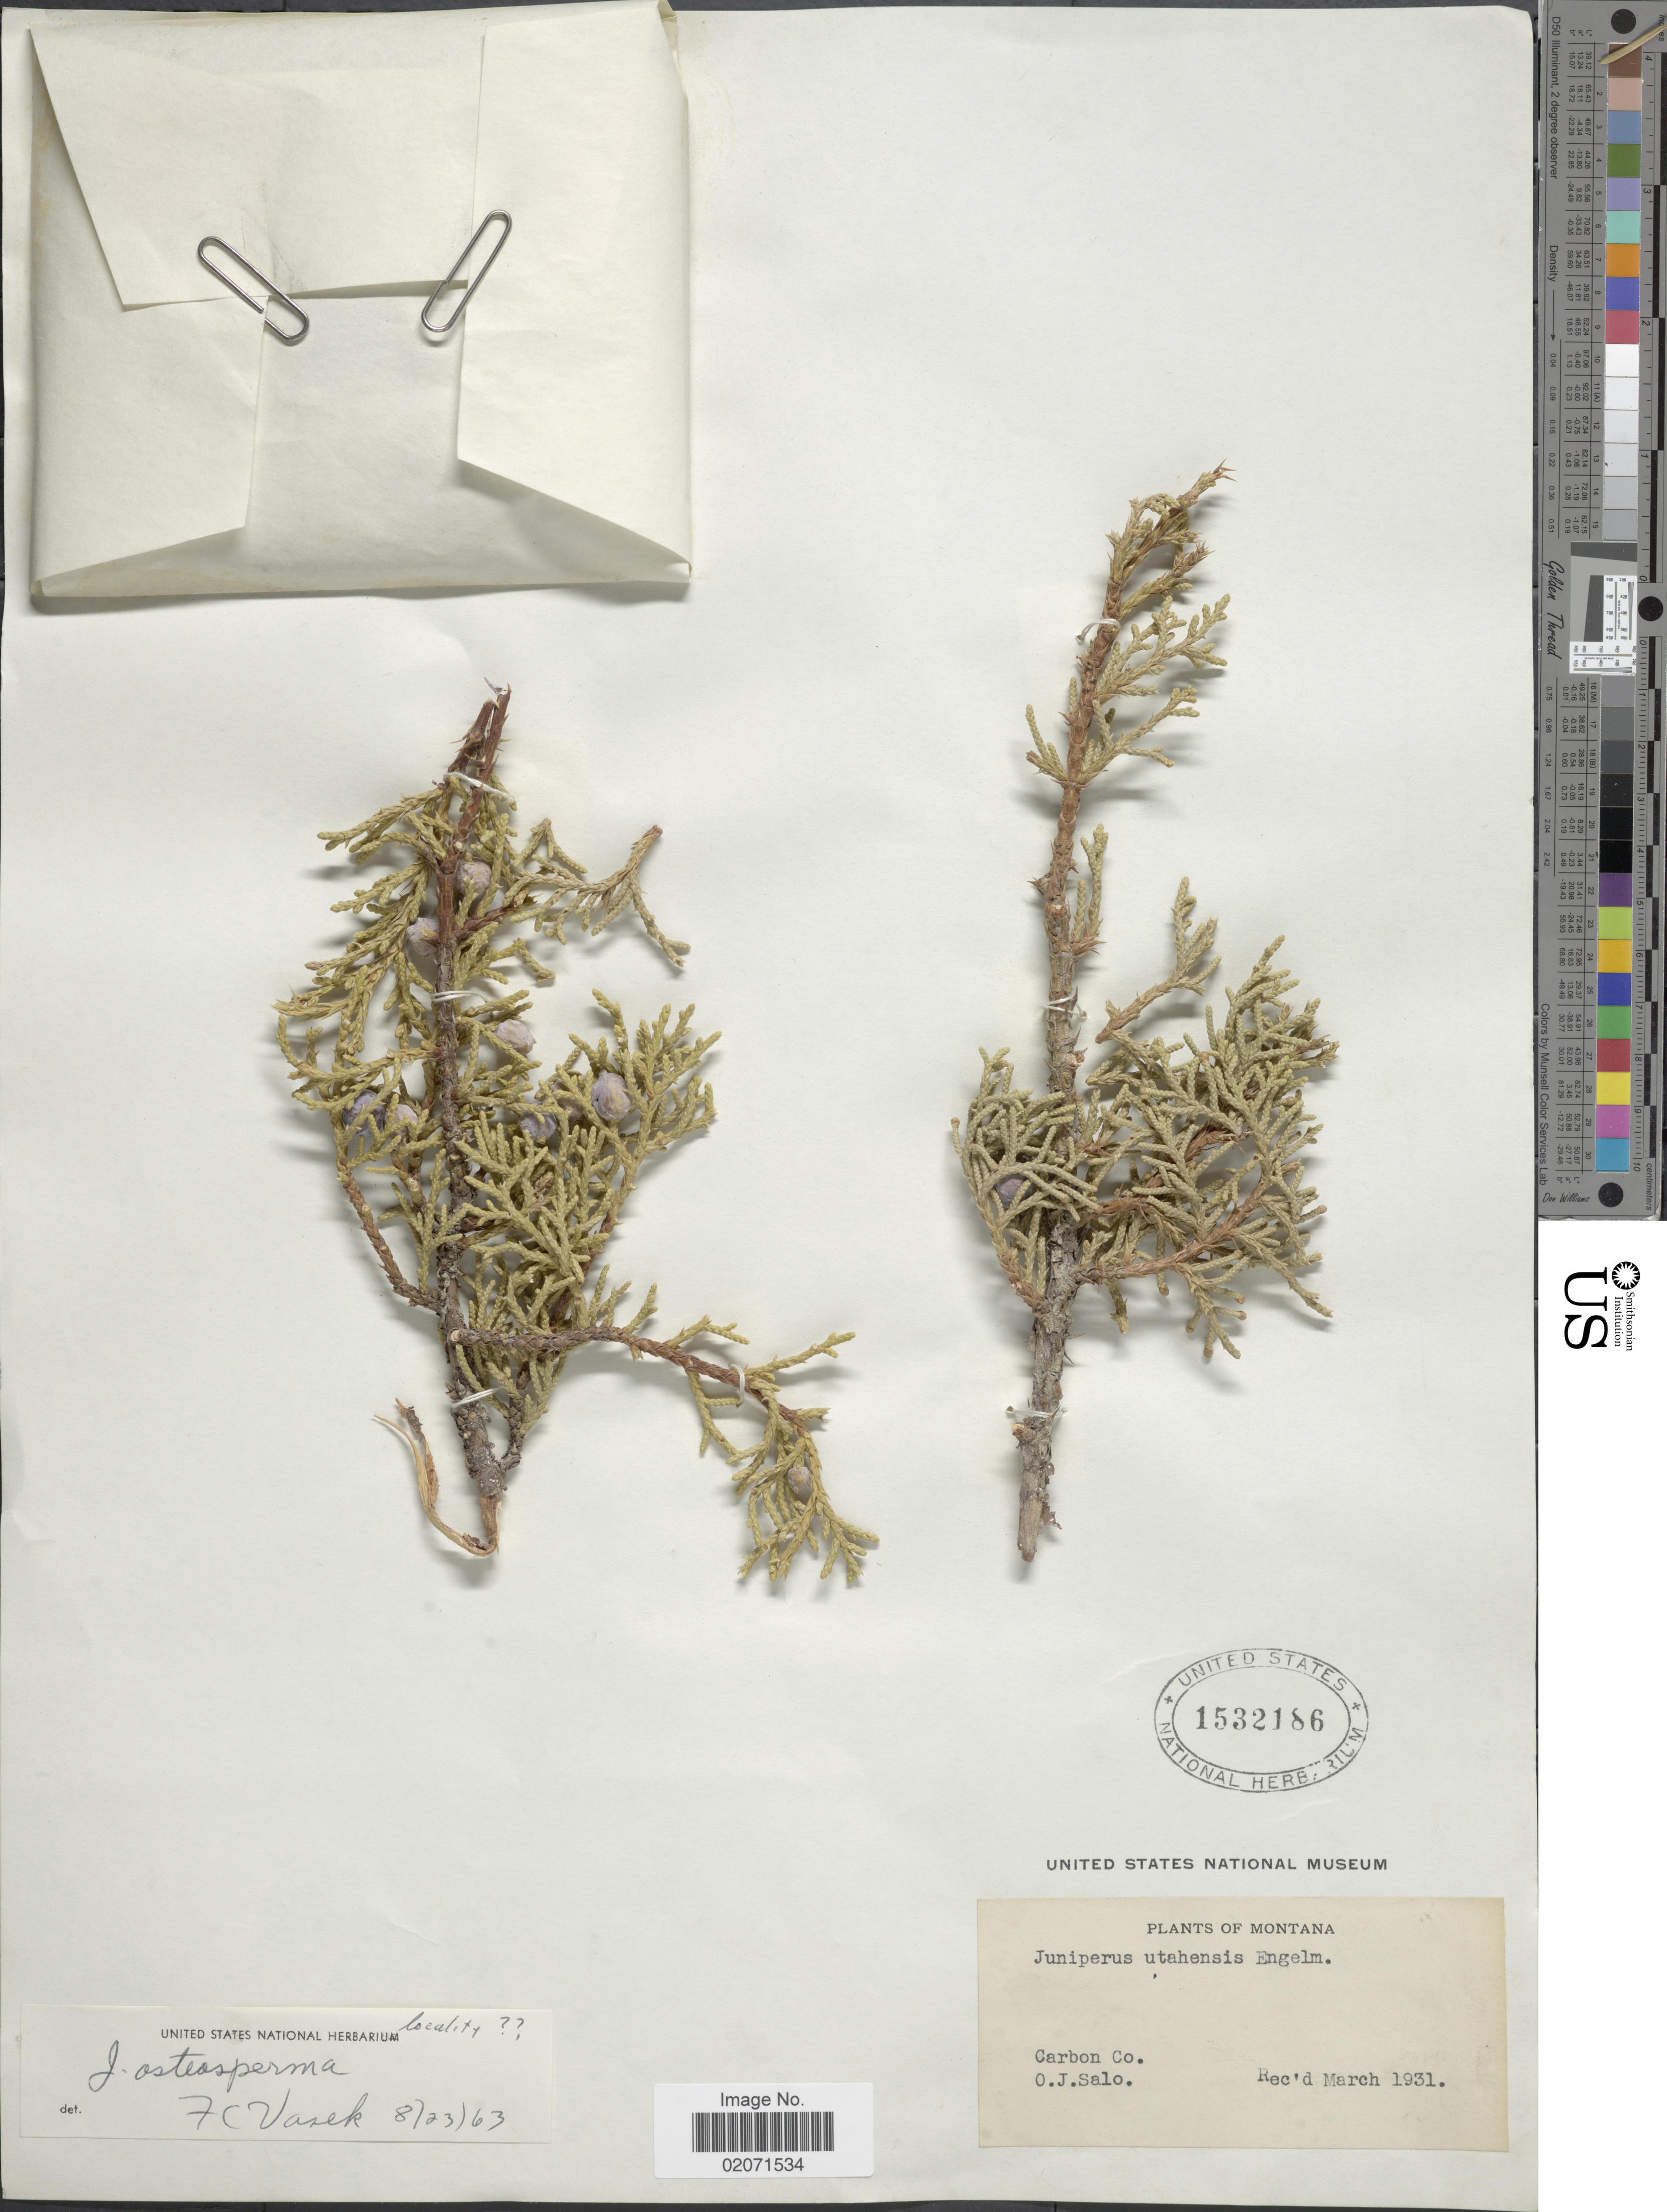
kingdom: Plantae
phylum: Tracheophyta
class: Pinopsida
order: Pinales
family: Cupressaceae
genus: Juniperus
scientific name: Juniperus osteosperma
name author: (Torr.) Little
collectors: O. Salo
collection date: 1931-03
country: United States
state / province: Montana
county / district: Carbon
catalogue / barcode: US 1532186